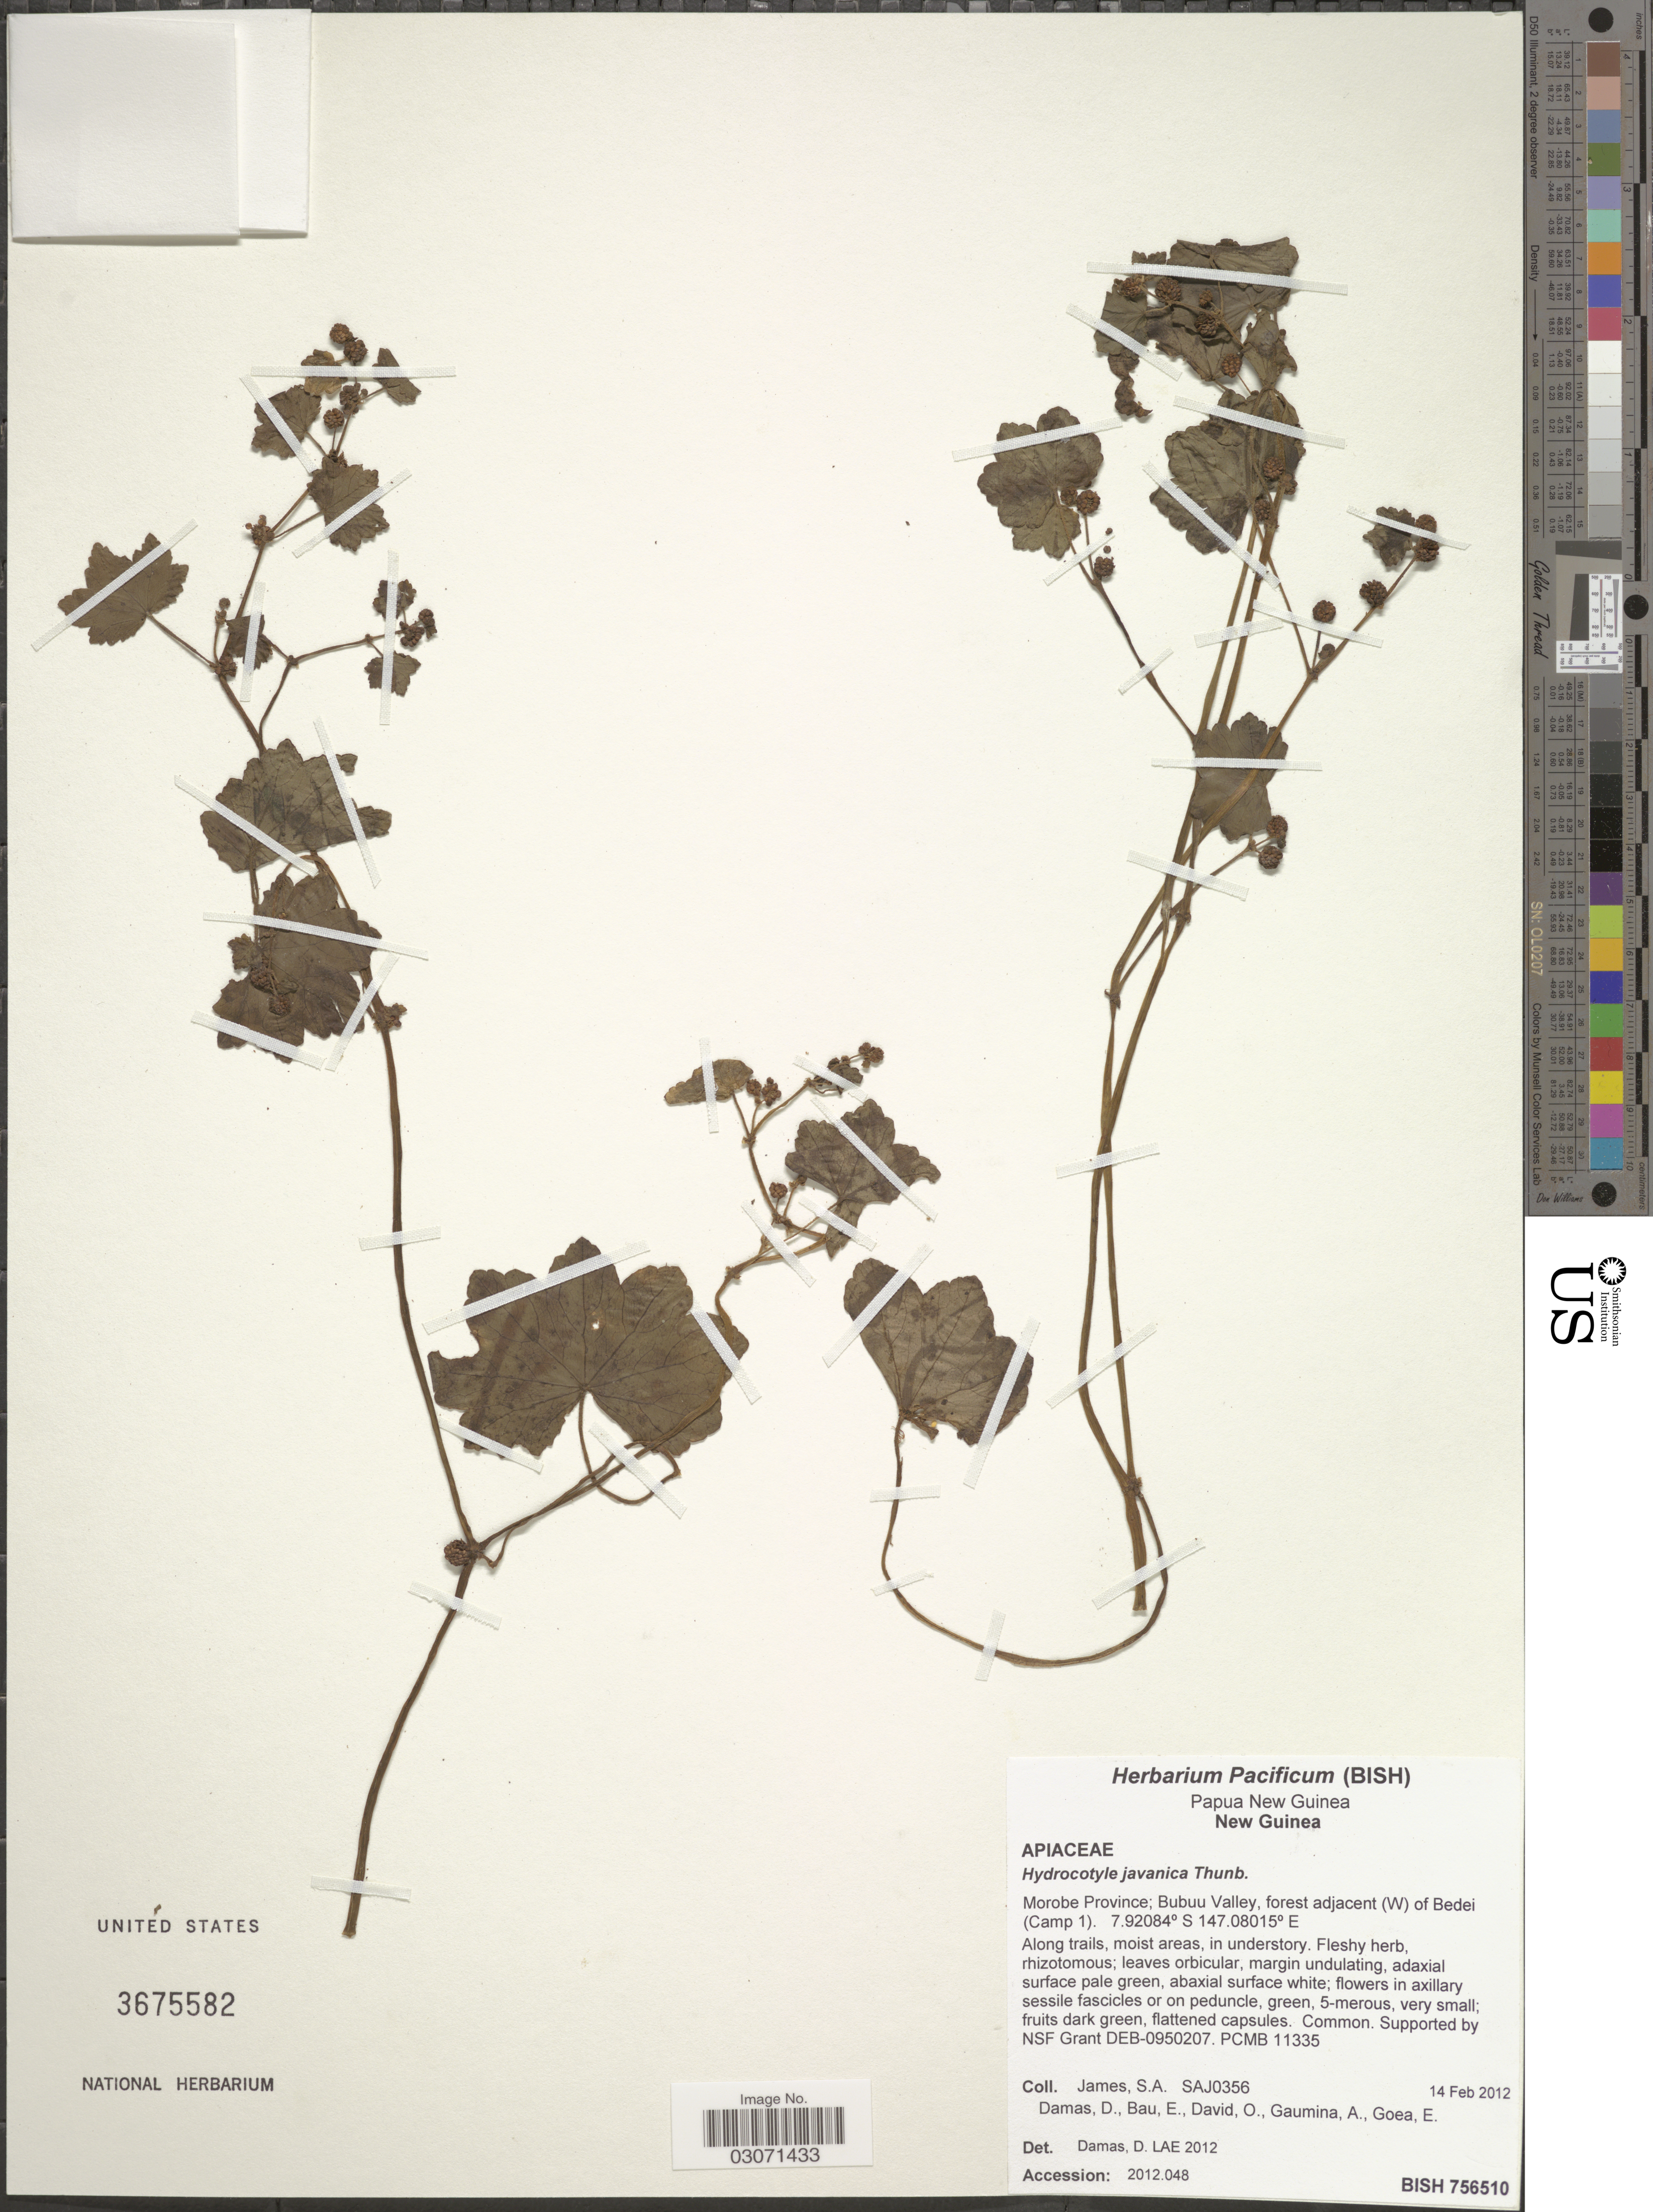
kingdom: Plantae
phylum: Tracheophyta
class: Magnoliopsida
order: Apiales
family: Araliaceae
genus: Hydrocotyle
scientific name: Hydrocotyle javanica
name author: Thunb.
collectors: S. James, D. Damas, E. Bau, O. David & et al.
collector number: SAJ0356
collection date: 2012-02-14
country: Papua New Guinea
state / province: Morobe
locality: New Guinea. Bubuu Valley, forest adjacent (W) of Bedei (Camp 1).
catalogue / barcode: US 3675582